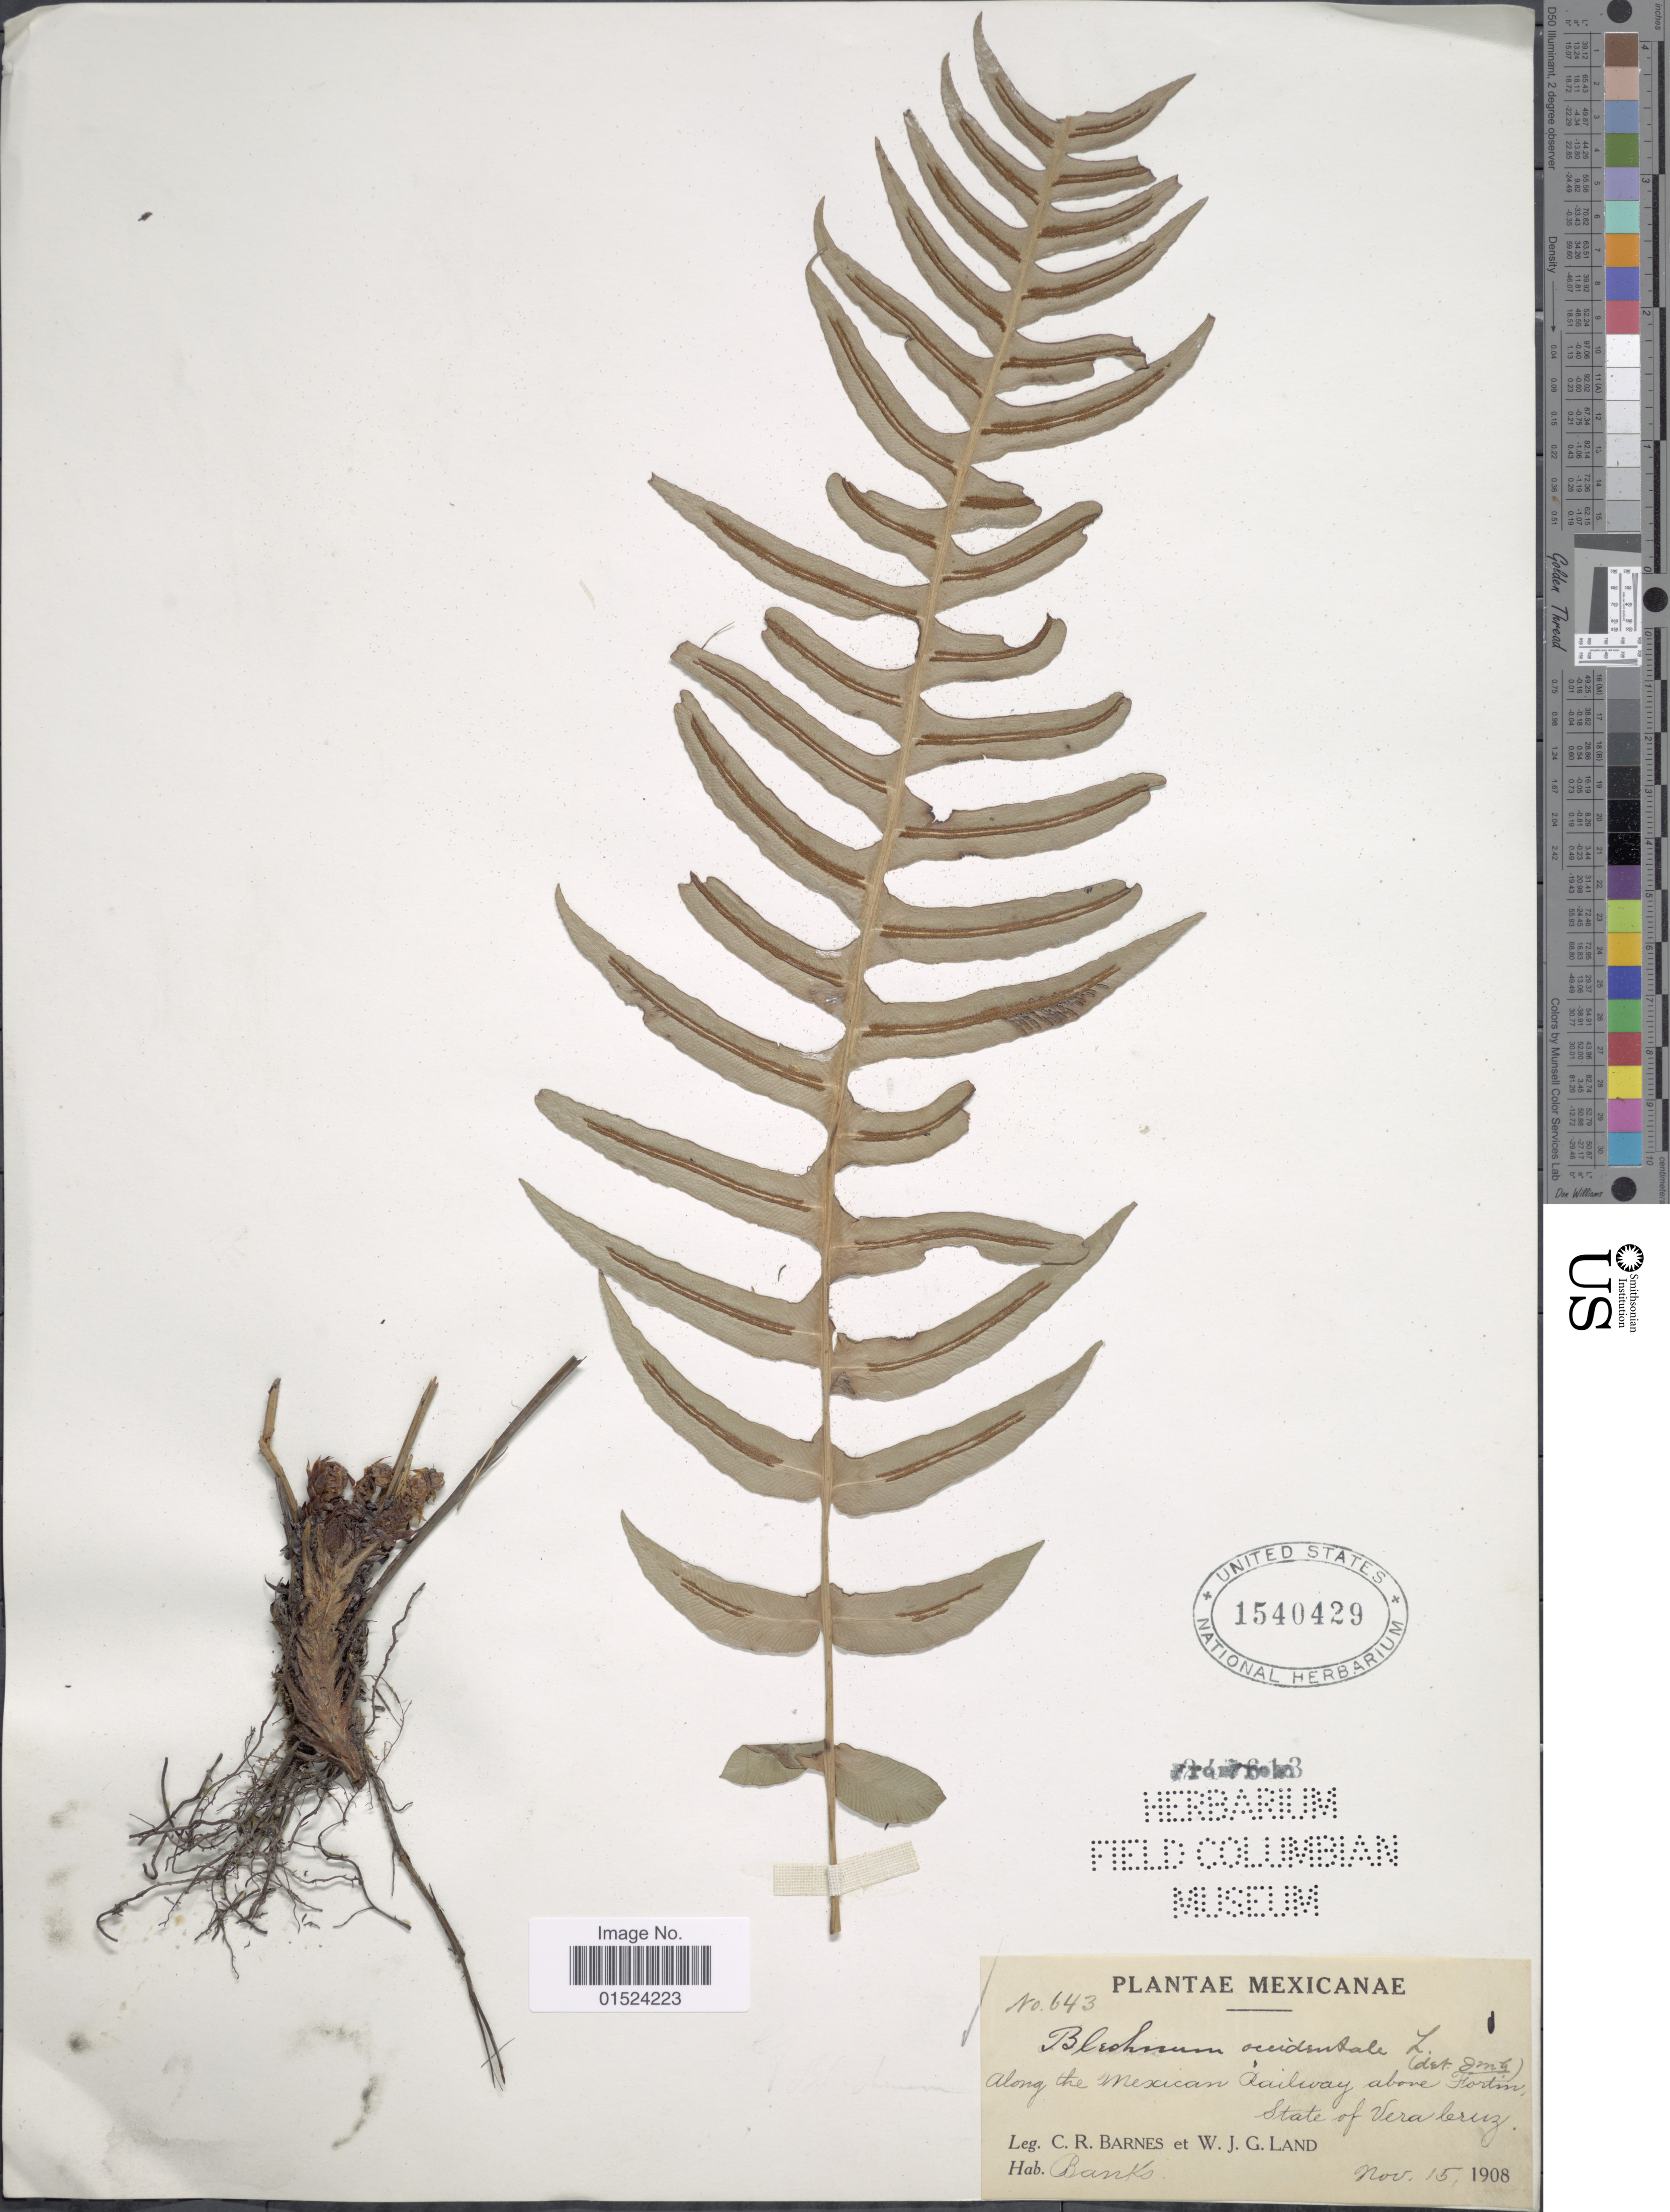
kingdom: Plantae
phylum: Tracheophyta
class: Polypodiopsida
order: Polypodiales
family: Blechnaceae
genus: Blechnum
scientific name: Blechnum occidentale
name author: L.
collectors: C. R. Barnes & W. J. G. Land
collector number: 643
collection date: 1908-11-15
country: Mexico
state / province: Veracruz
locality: Along the Mexican Railway above Fortin, Vera Cruz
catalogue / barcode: US 1540429